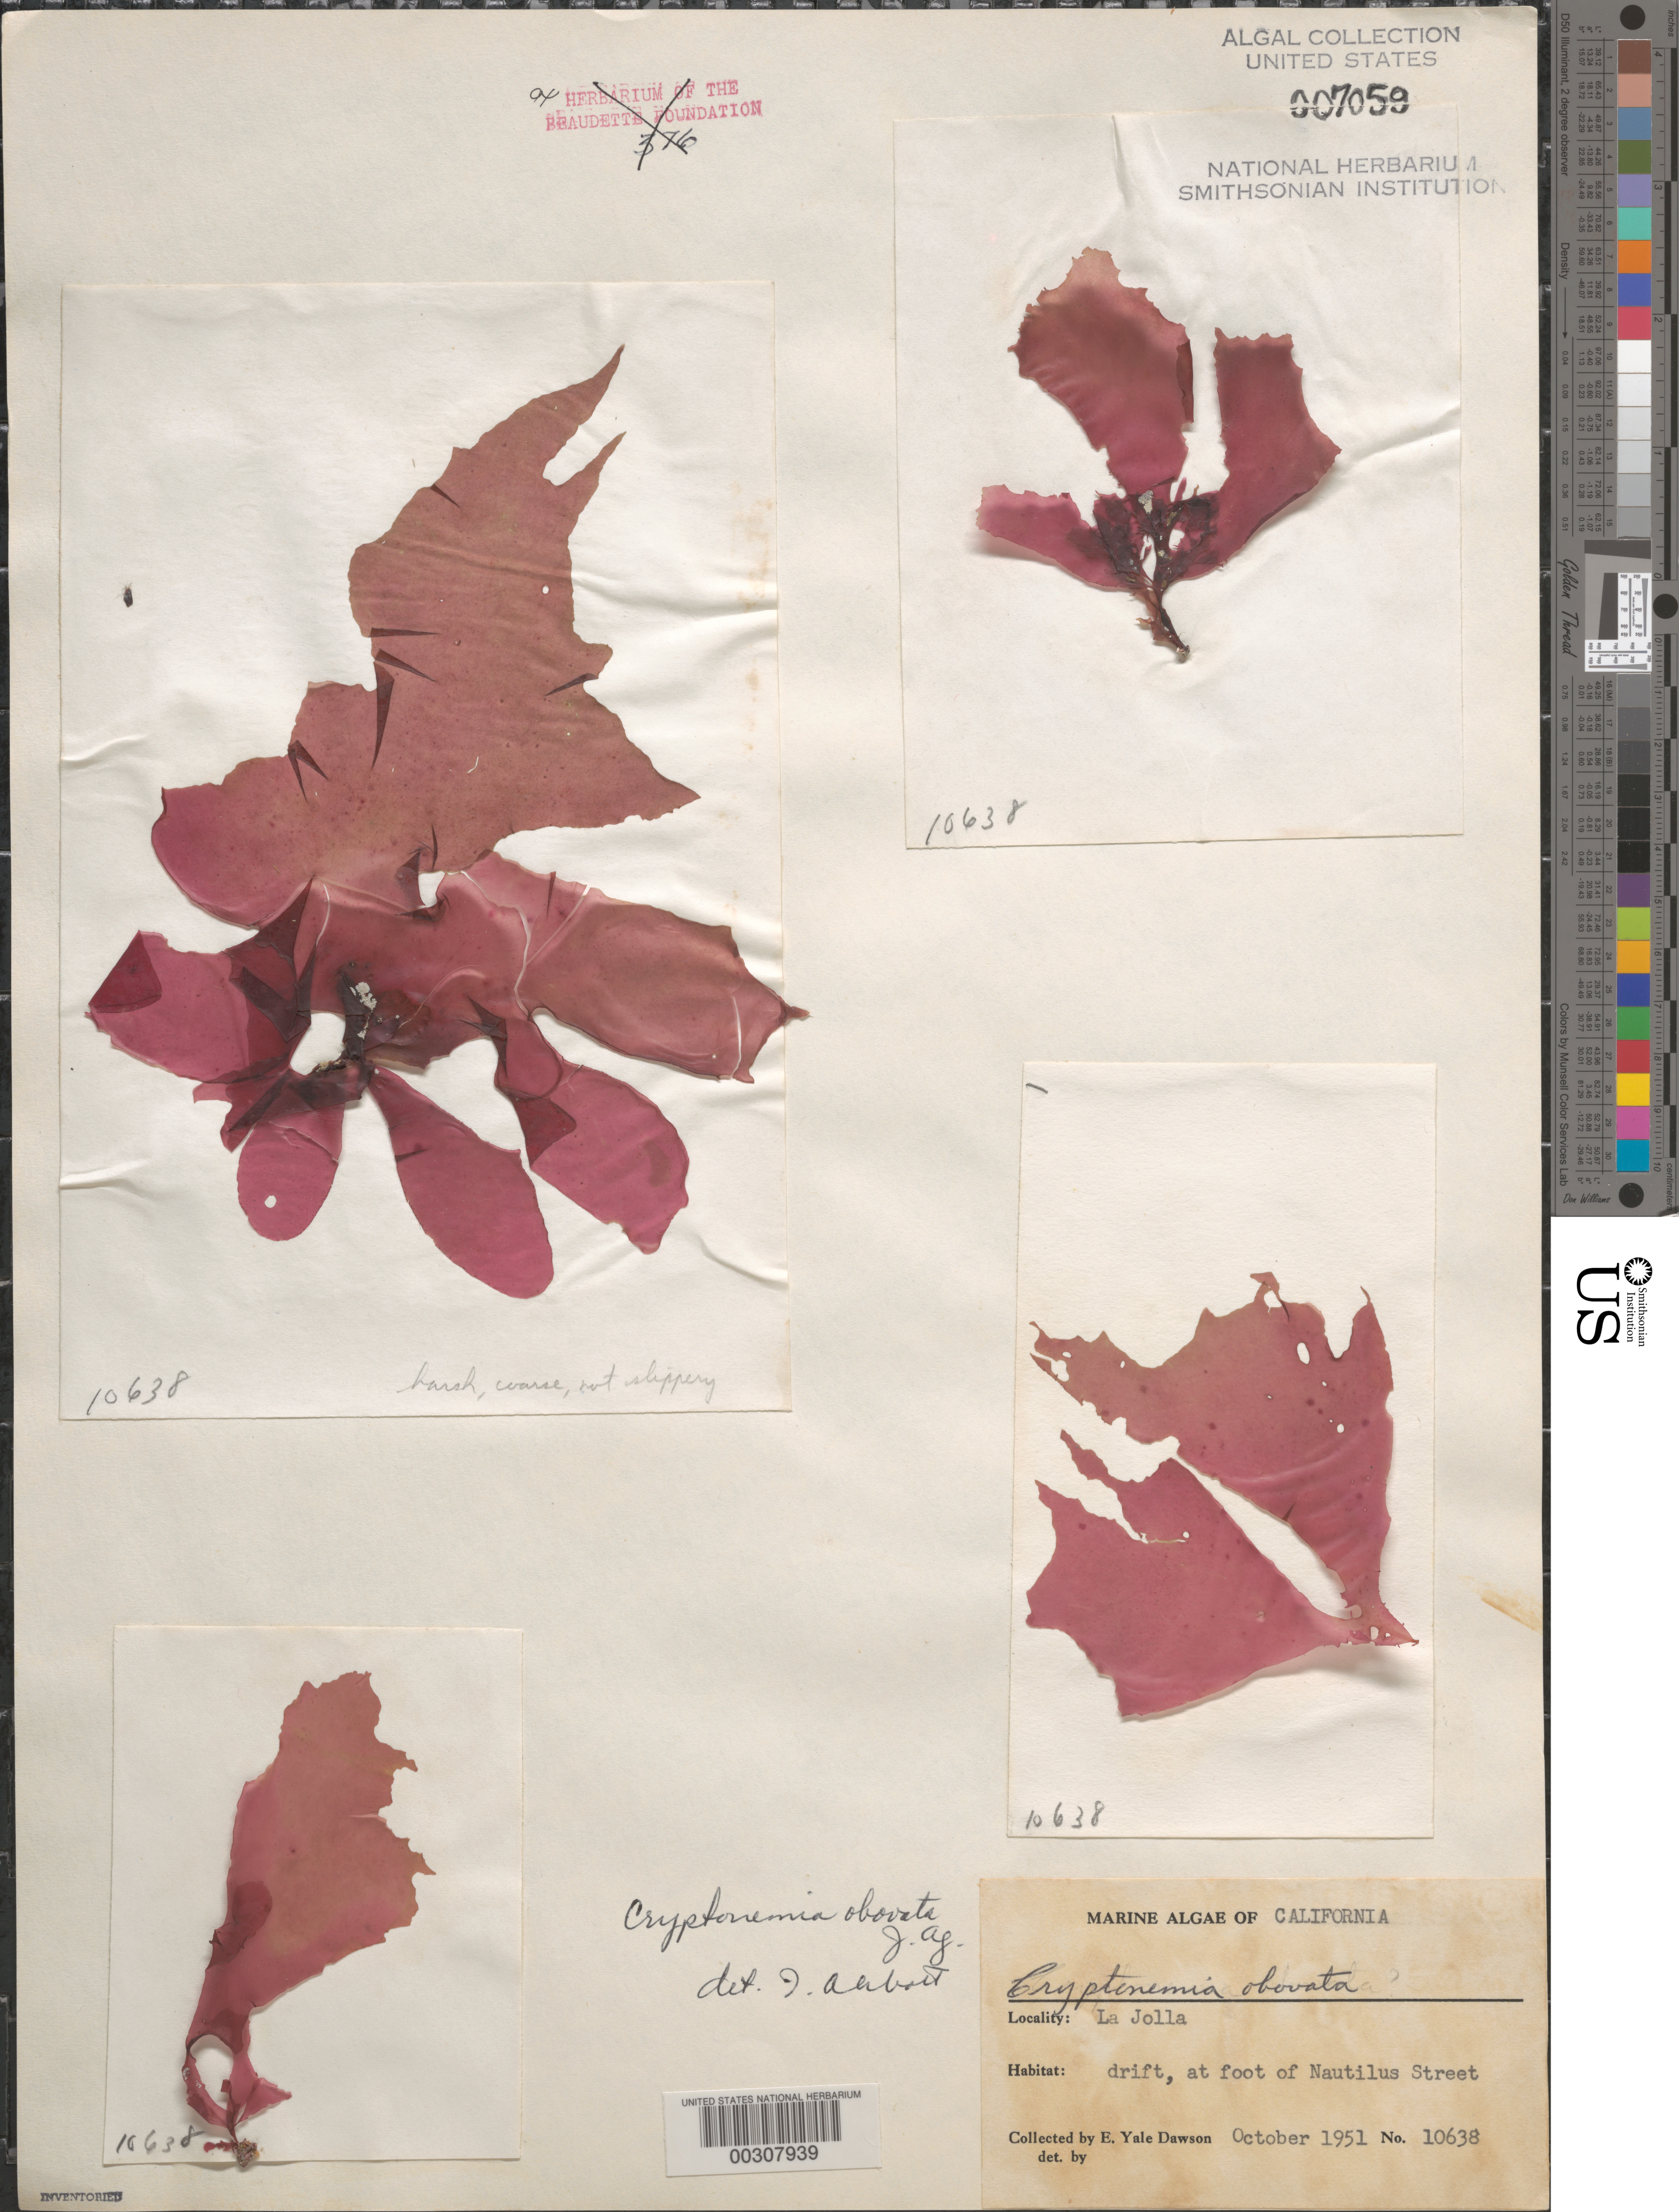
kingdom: Plantae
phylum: Rhodophyta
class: Florideophyceae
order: Halymeniales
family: Halymeniaceae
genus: Cryptonemia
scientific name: Cryptonemia obovata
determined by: Abbott, Isabella A.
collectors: E. Y. Dawson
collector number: EYD 10638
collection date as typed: Oct 1951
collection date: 1951-10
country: United States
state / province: California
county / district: San Diego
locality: La Jolla, foot of Nautilus Street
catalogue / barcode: US 7059